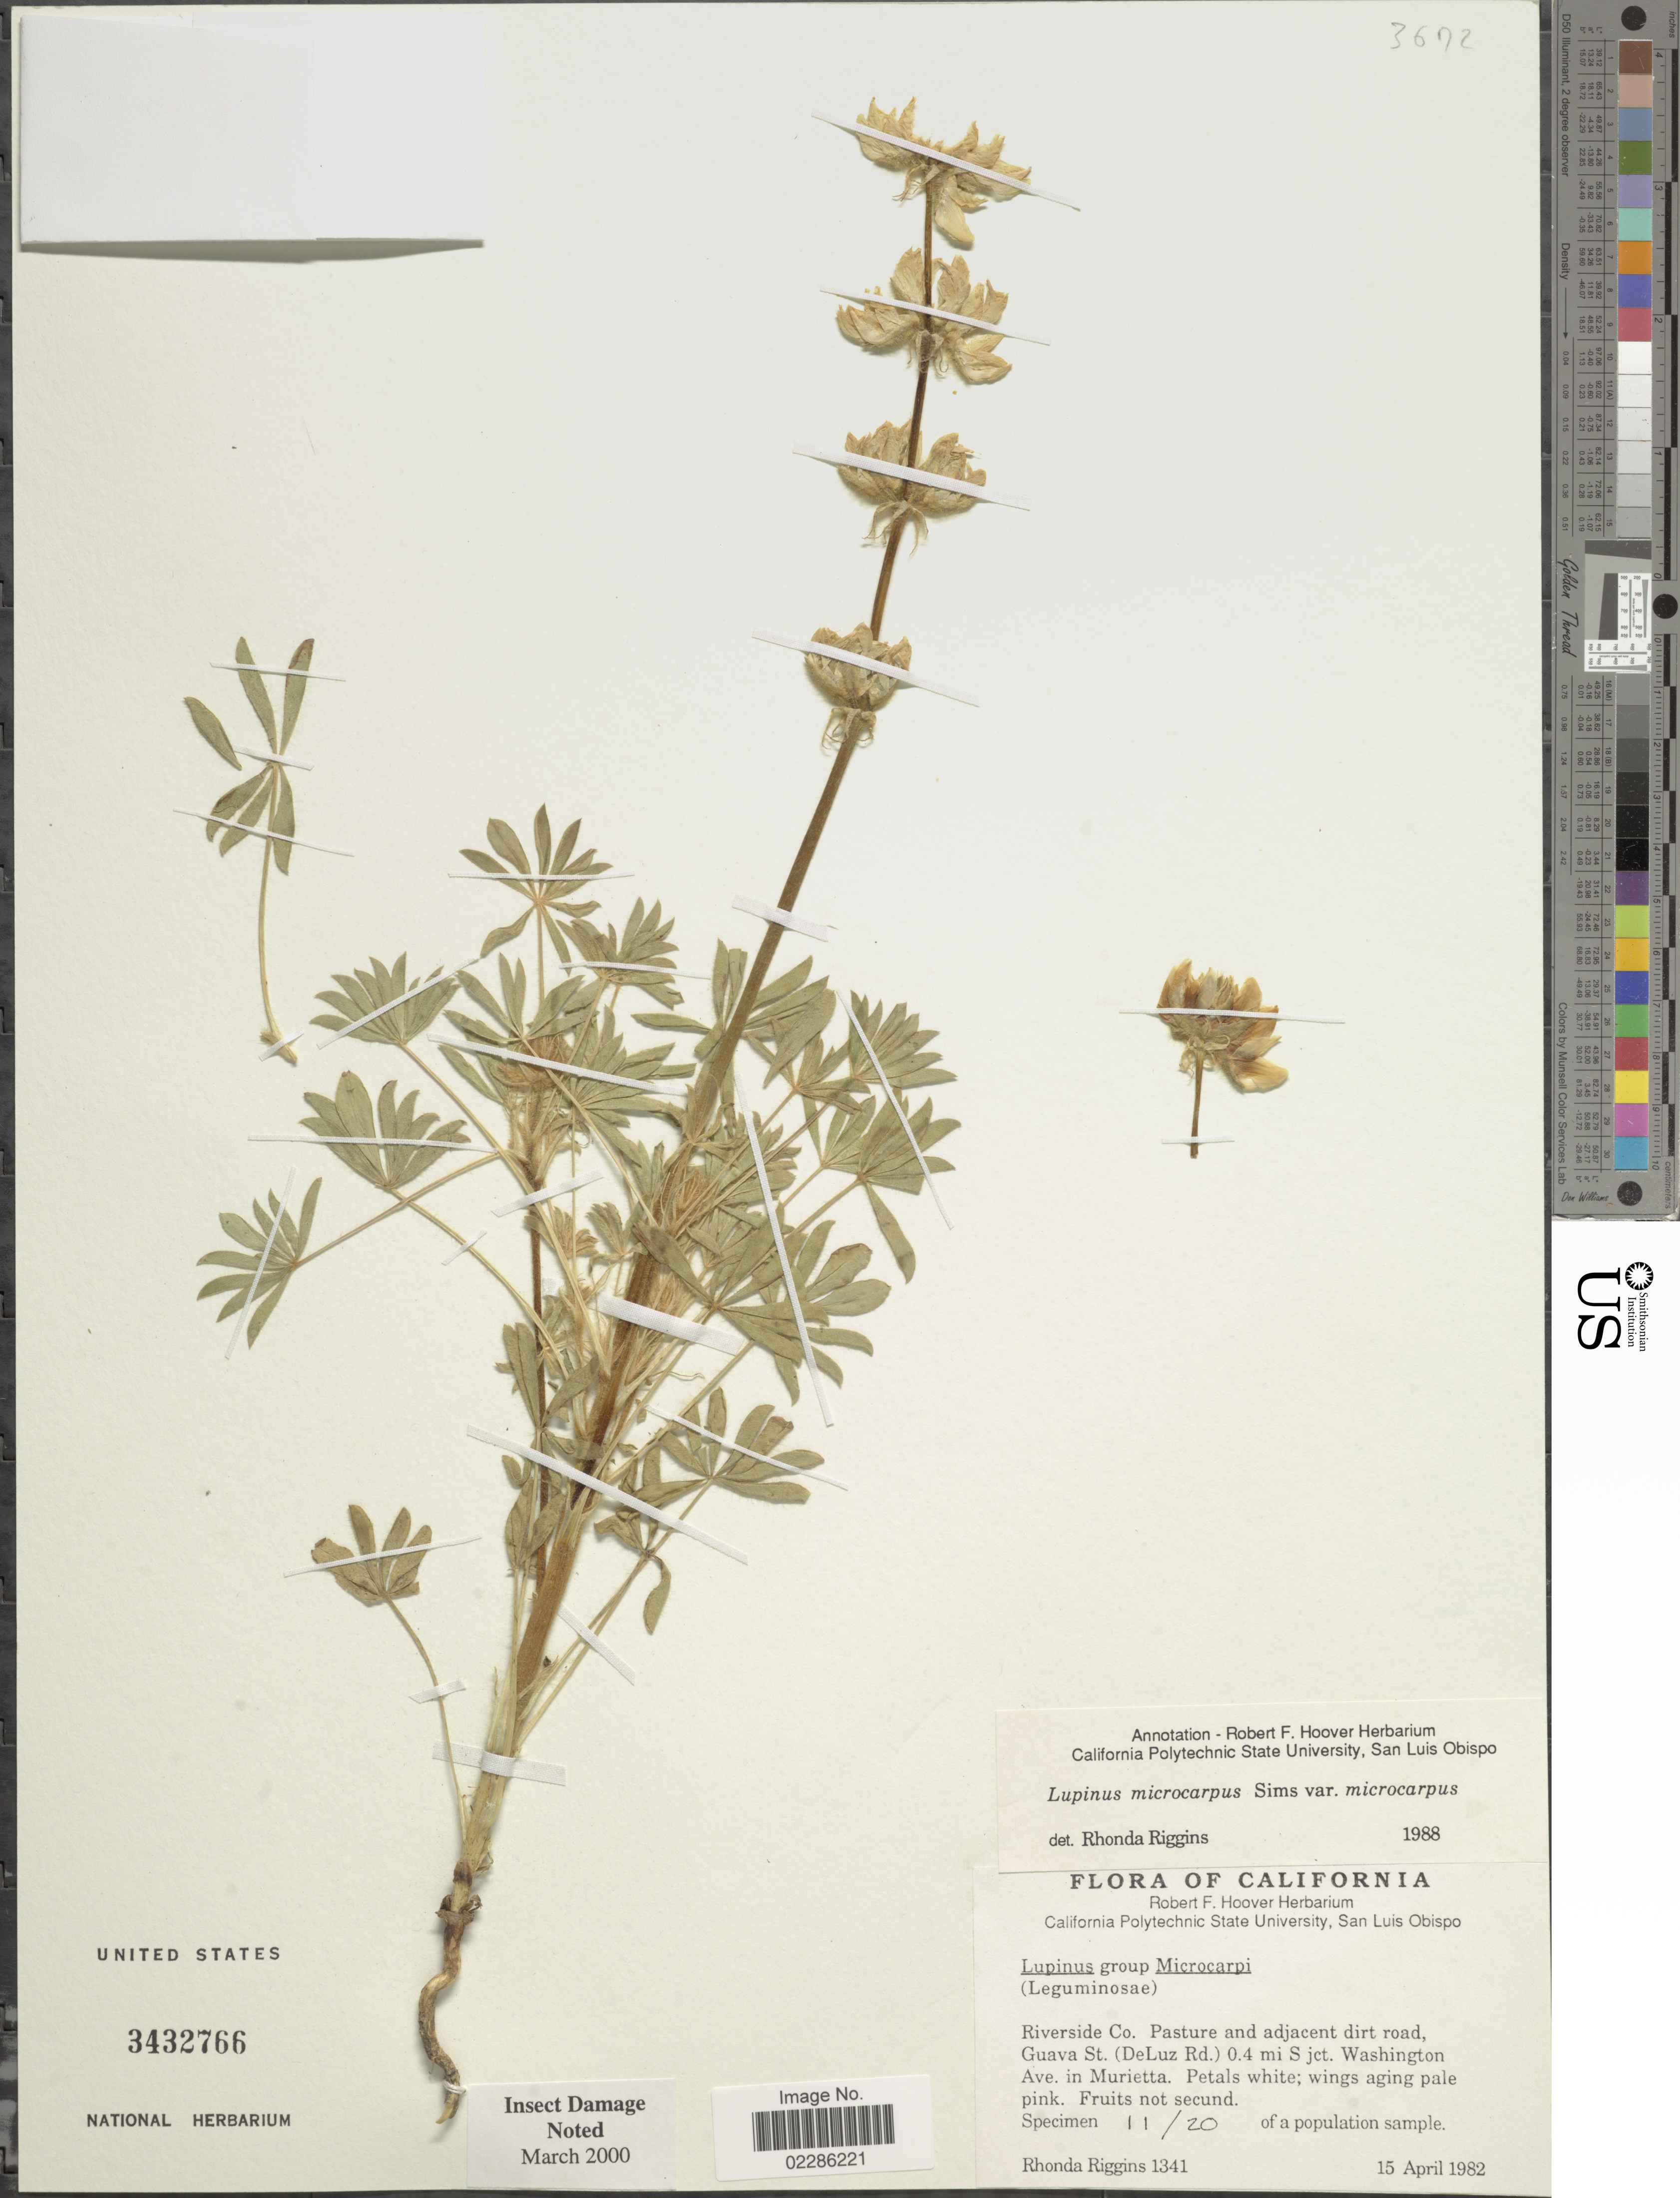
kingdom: Plantae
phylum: Tracheophyta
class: Magnoliopsida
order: Fabales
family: Fabaceae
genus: Lupinus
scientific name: Lupinus microcarpus var. microcarpus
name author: Sims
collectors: R. Riggins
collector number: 1341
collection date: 1982-04-15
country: United States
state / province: California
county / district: Riverside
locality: Riverside Co. , Guava St. (DeLuz Rd.) 0.4 mi S jct. Washington Ave. in Murietta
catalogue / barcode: US 3432766